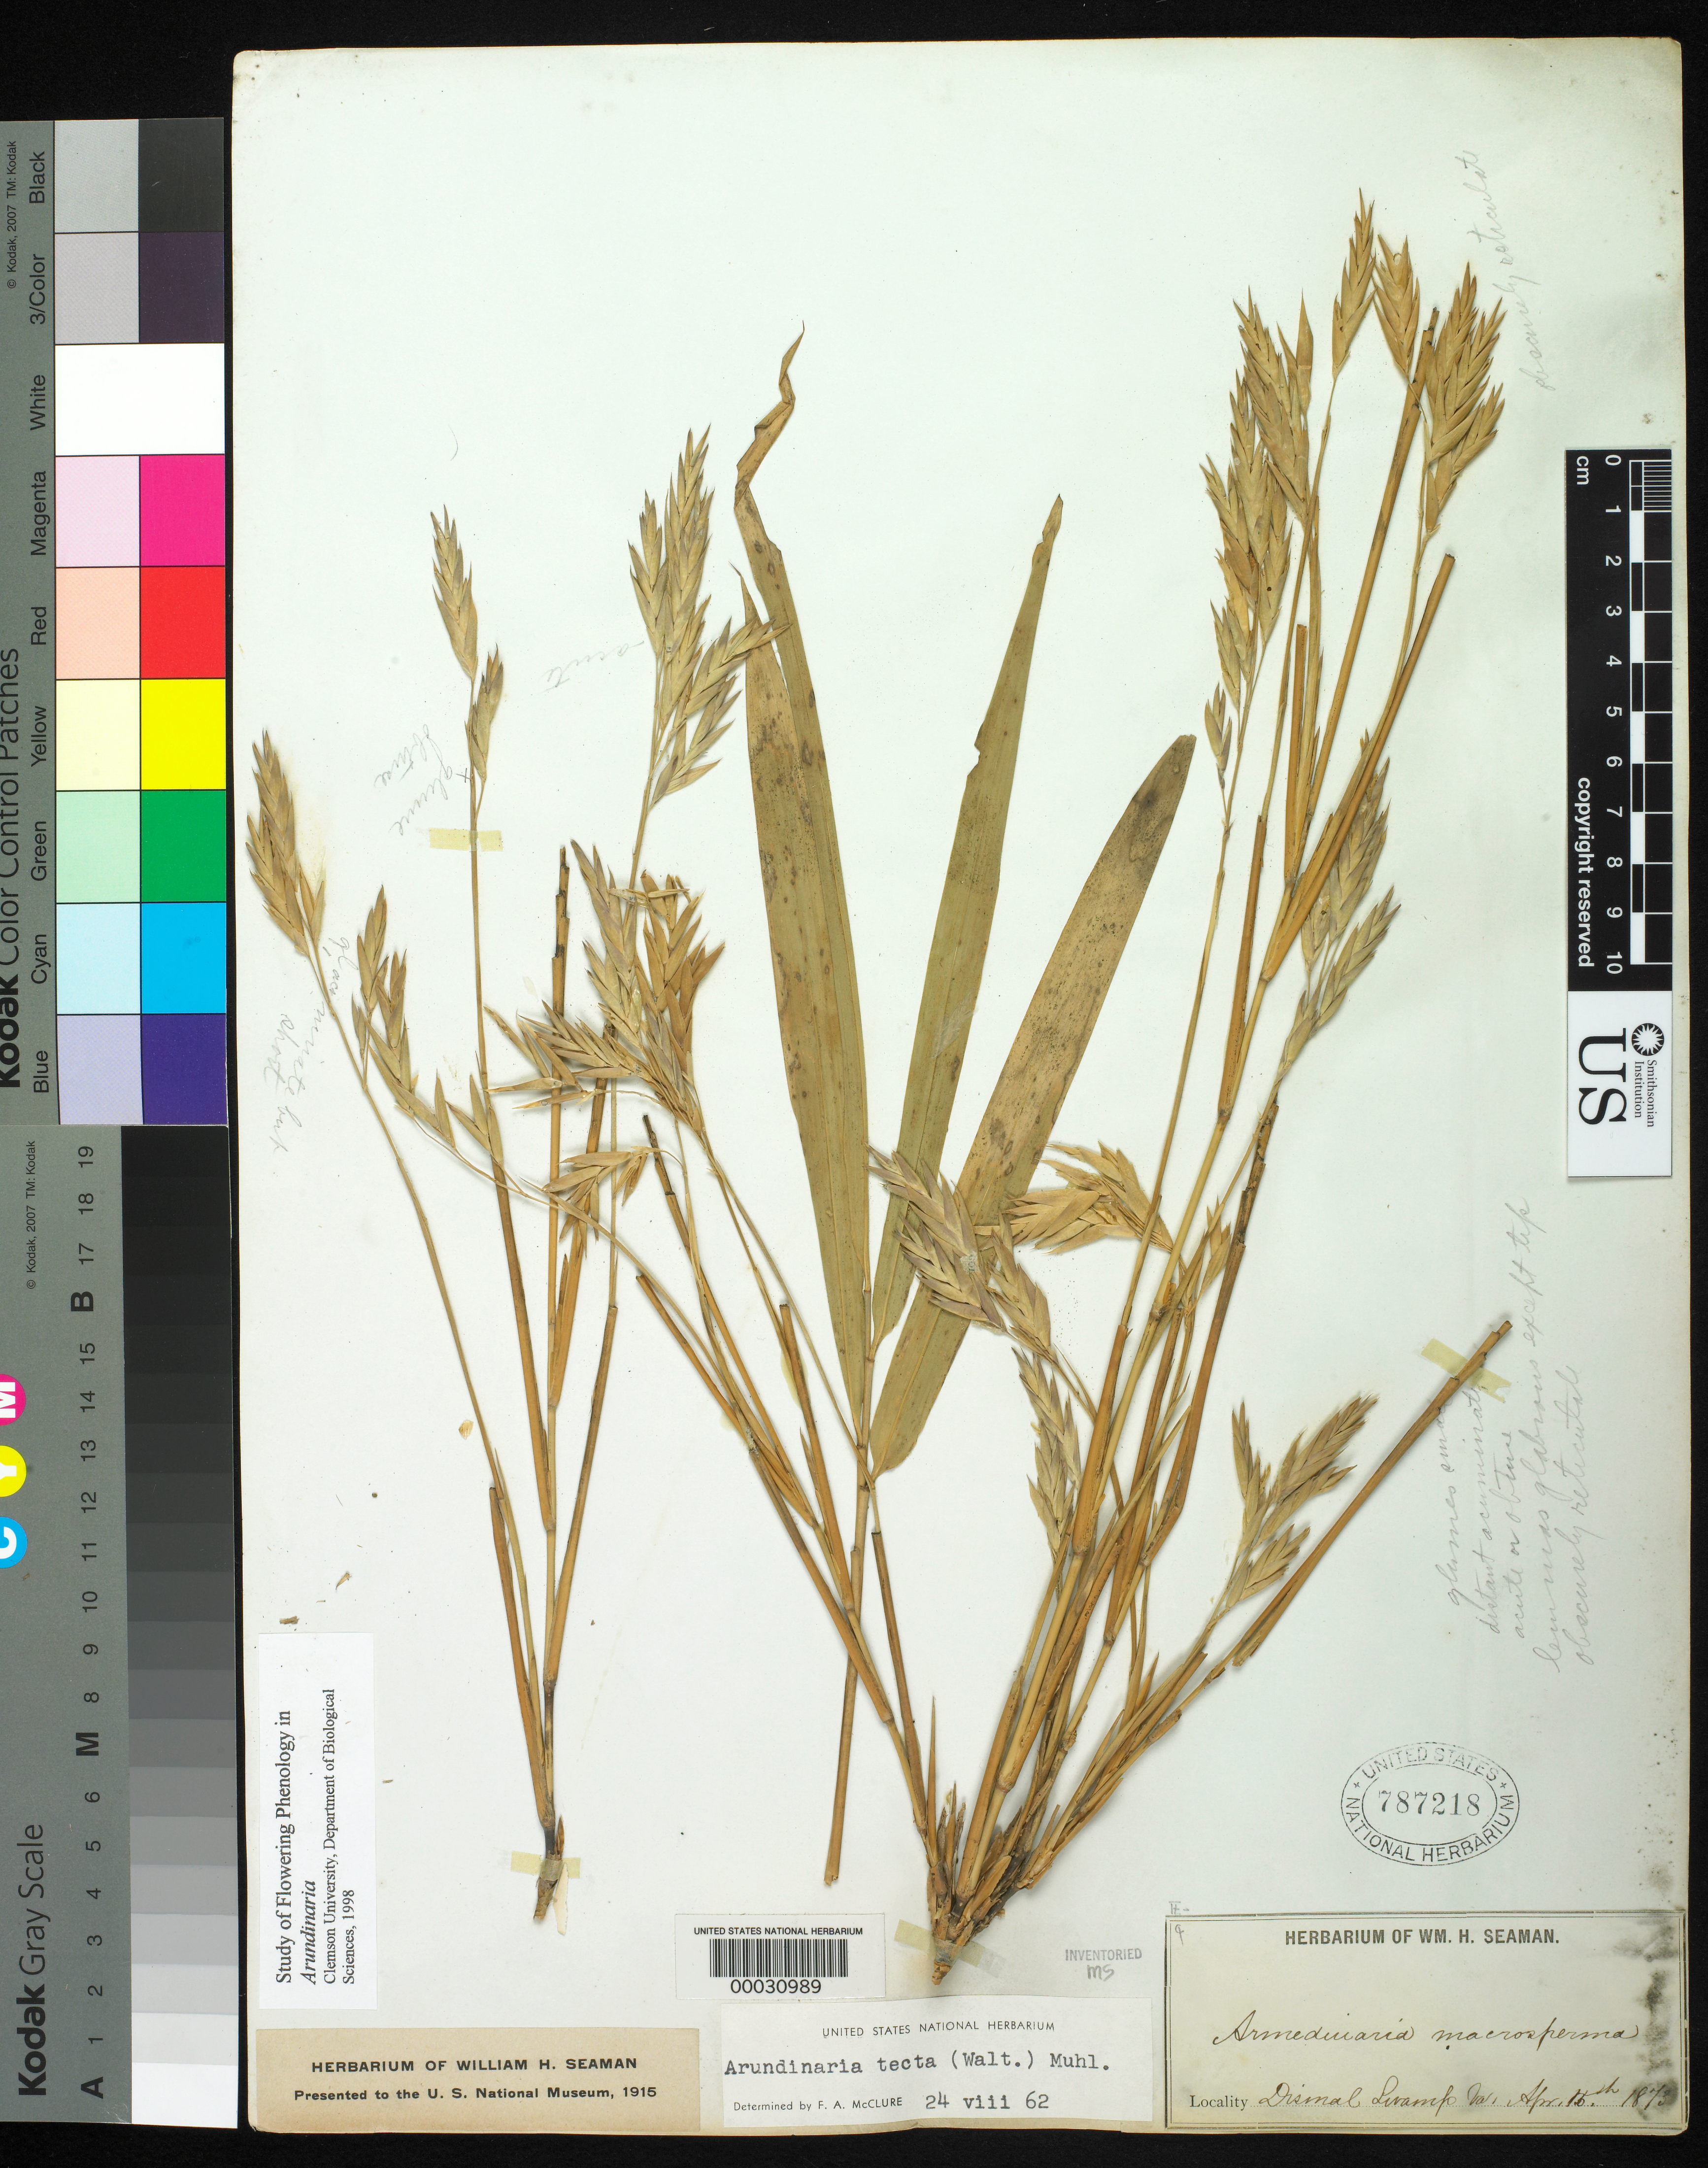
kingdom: Plantae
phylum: Tracheophyta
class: Liliopsida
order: Poales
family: Poaceae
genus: Arundinaria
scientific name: Arundinaria tecta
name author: (Walter) Muhl.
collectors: W. Seaman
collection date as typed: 15 Apr 1873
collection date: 1873-04-15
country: United States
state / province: Virginia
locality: Great dismal swamp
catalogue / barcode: US 787218